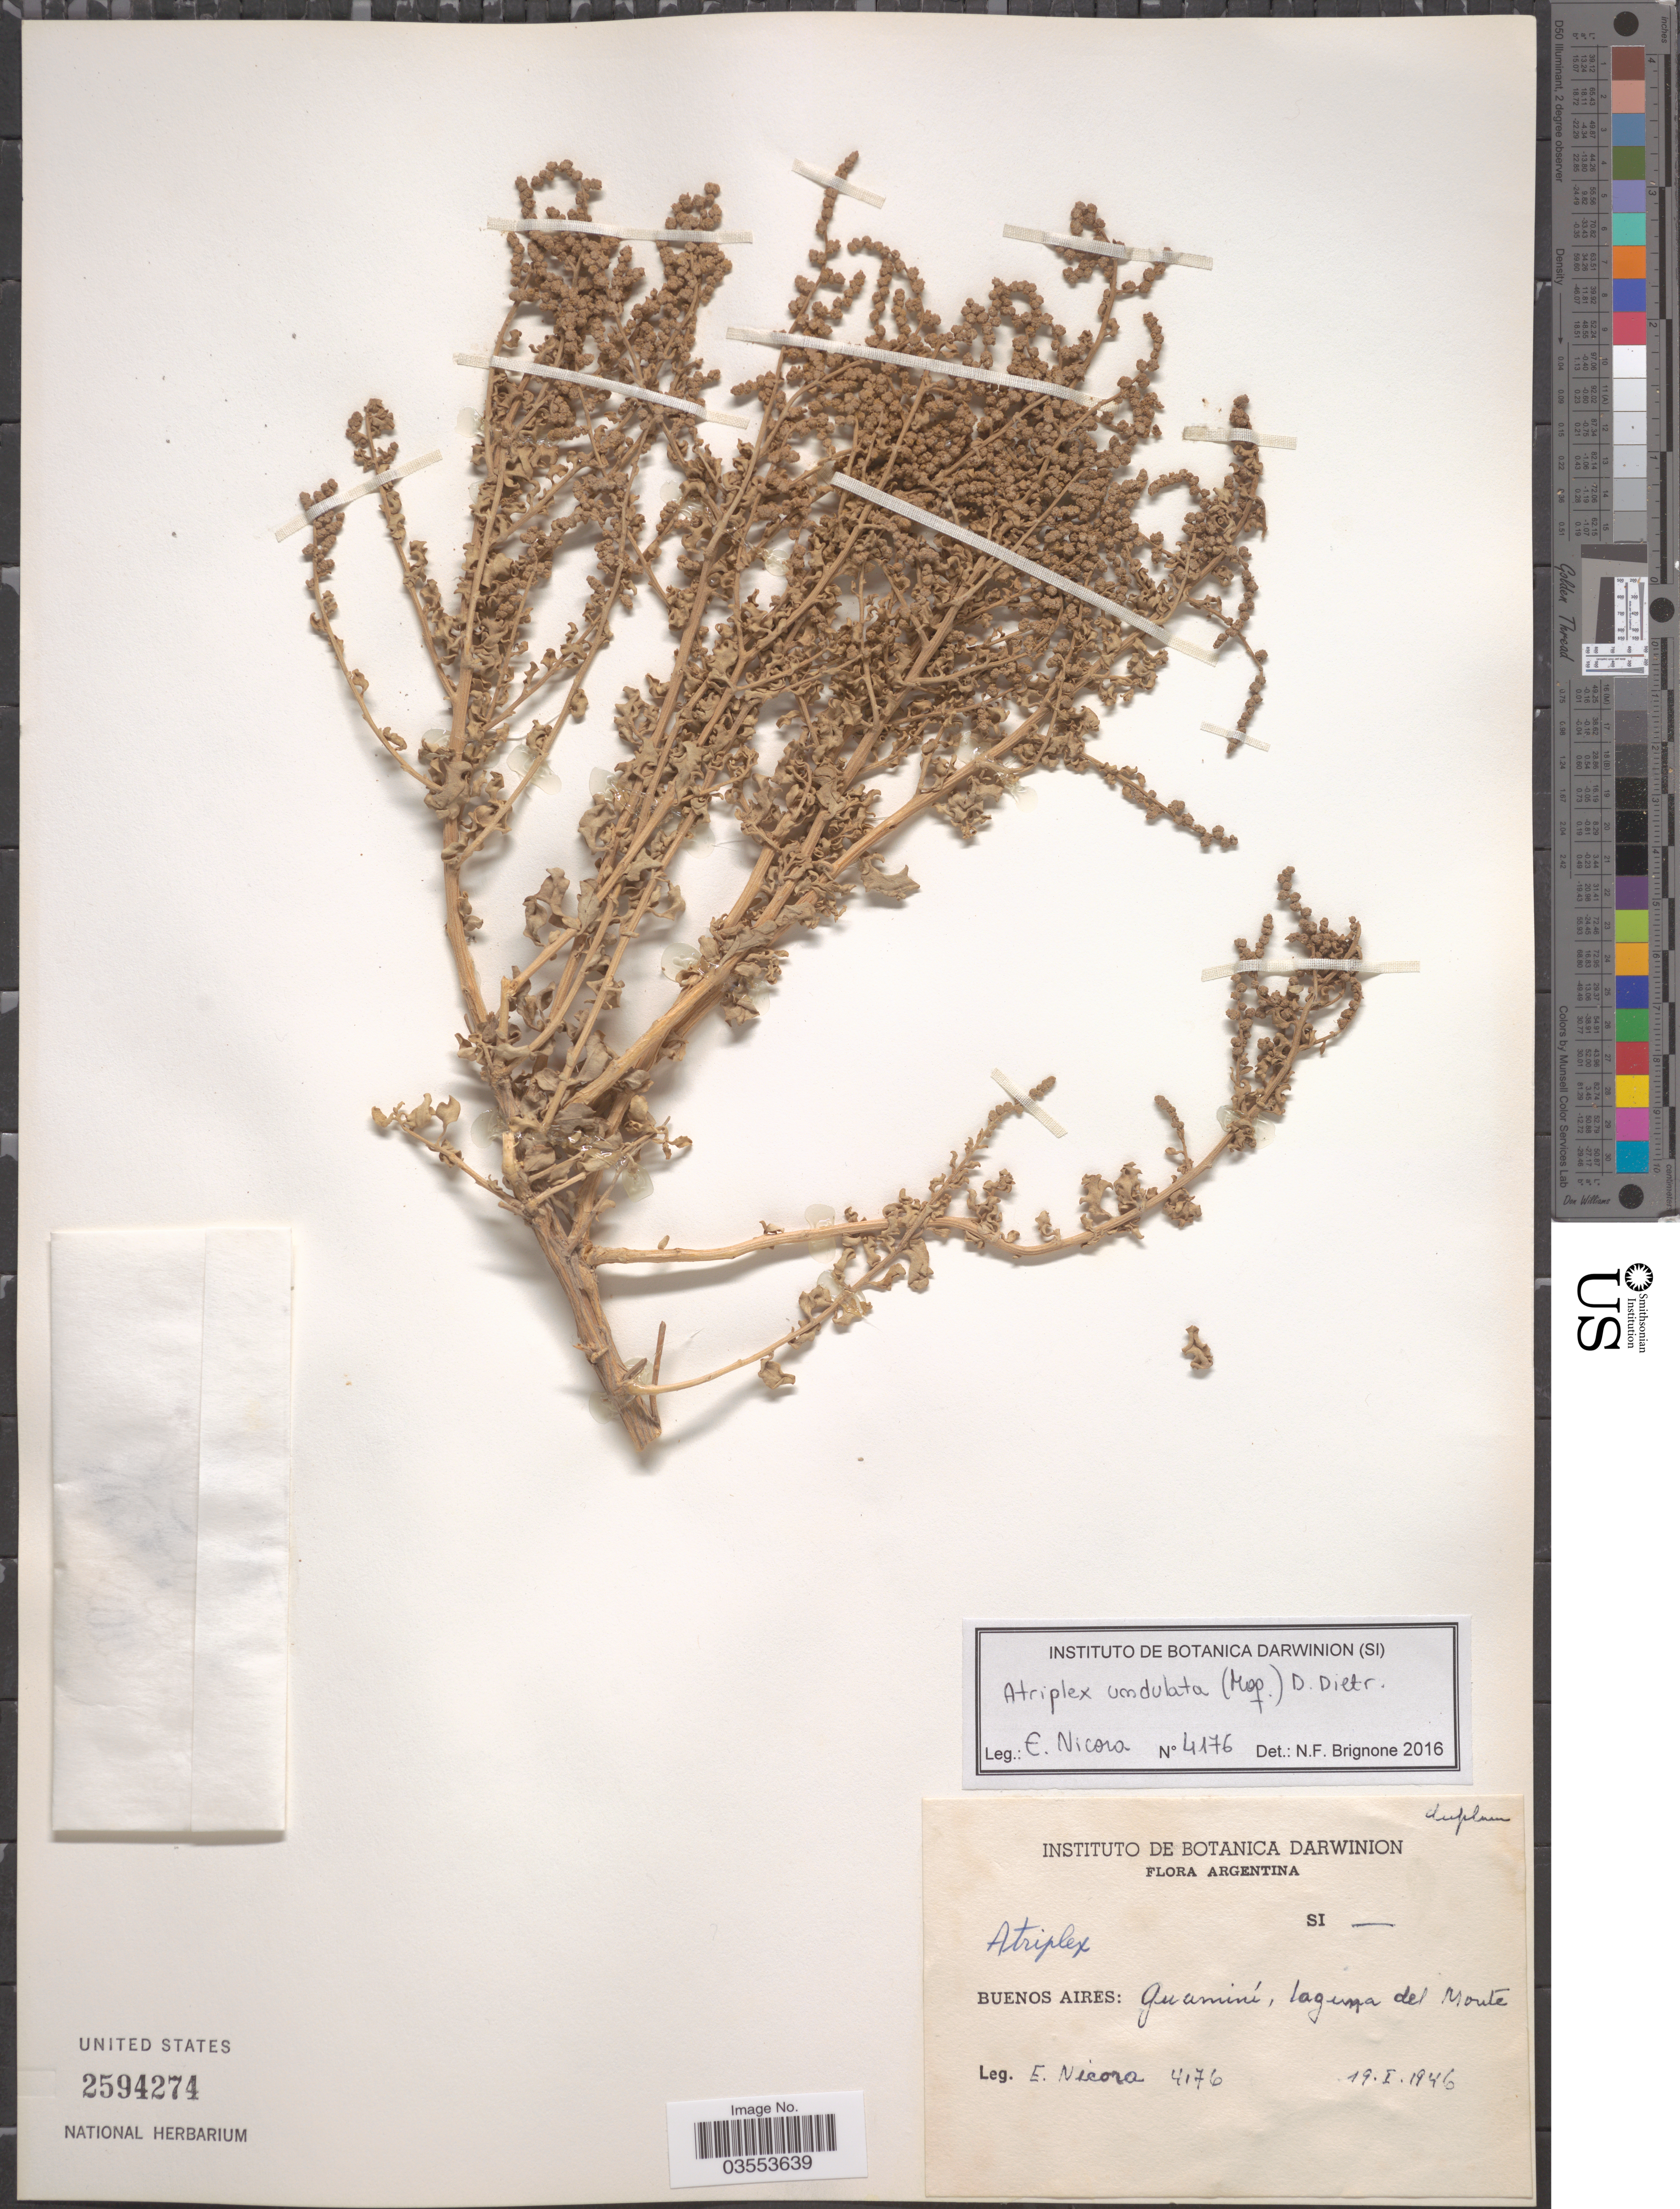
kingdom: Plantae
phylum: Tracheophyta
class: Magnoliopsida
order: Caryophyllales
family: Amaranthaceae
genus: Atriplex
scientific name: Atriplex sp.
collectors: E. Nicora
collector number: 4176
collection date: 1946-01-19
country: Argentina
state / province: Buenos Aires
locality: Guaminí, laguna del Monte.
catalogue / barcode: US 2594274